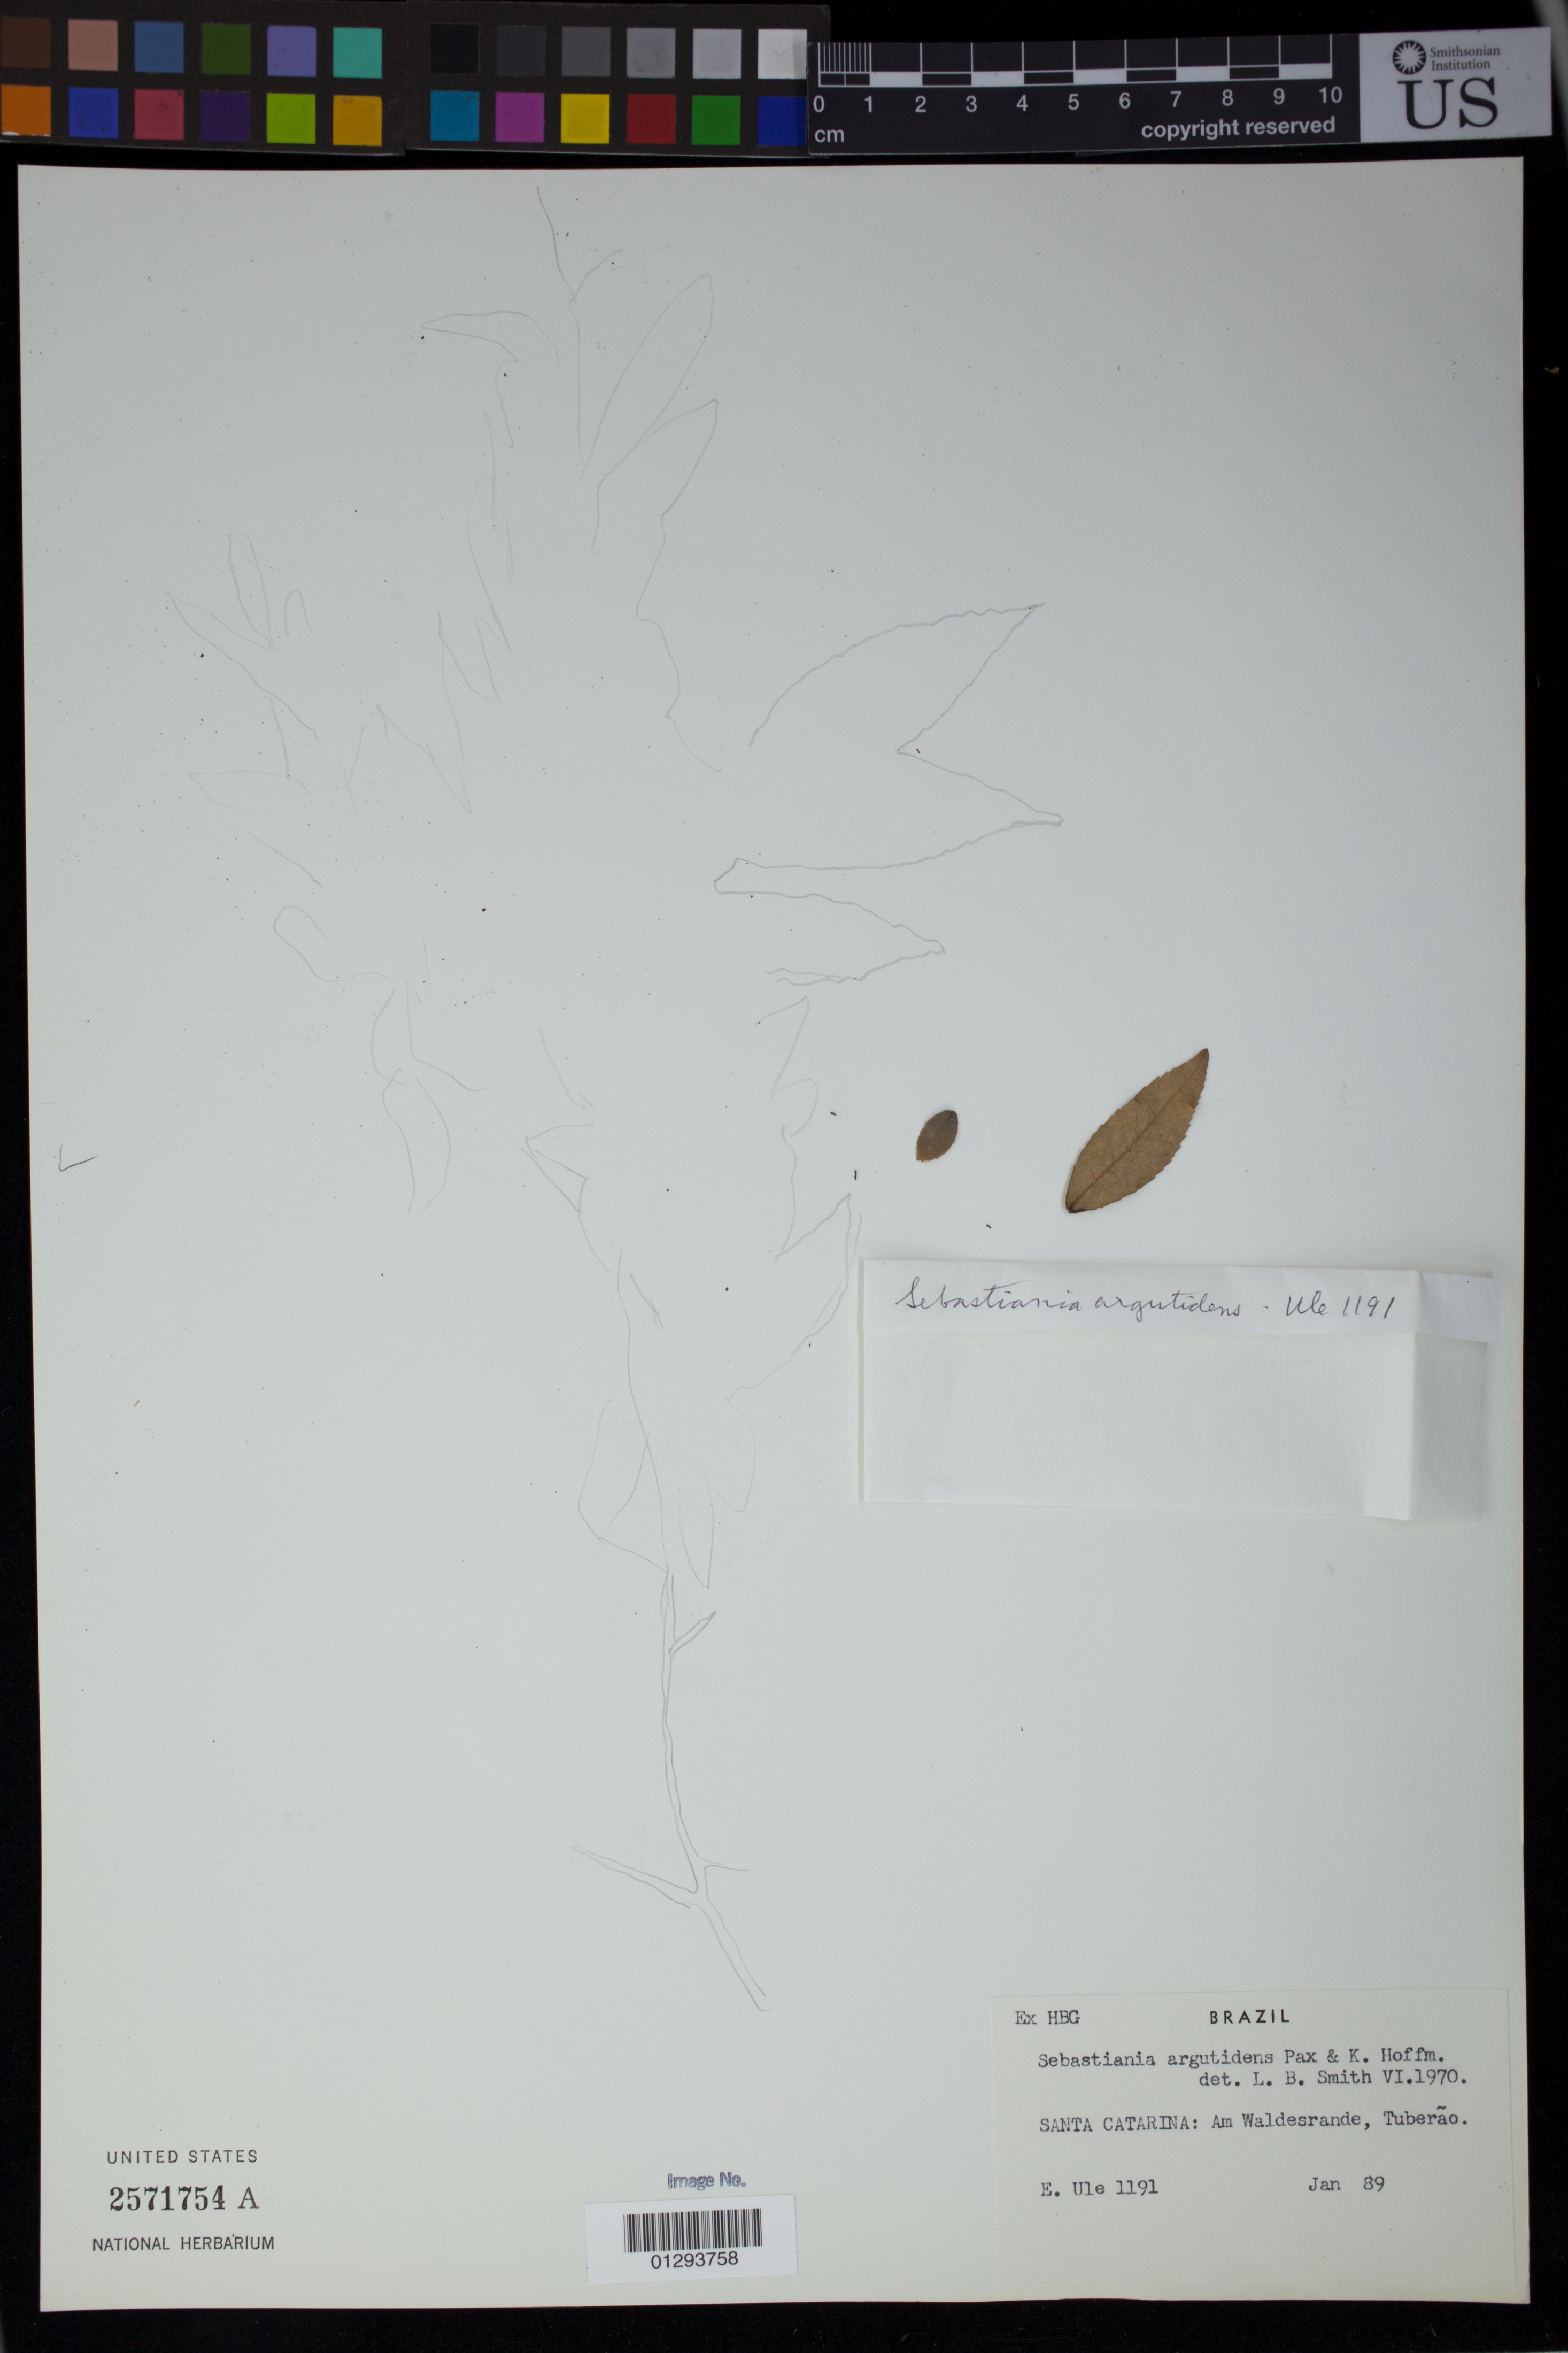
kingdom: Plantae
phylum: Tracheophyta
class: Magnoliopsida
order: Malpighiales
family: Euphorbiaceae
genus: Sebastiania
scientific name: Sebastiania argutidens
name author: Pax & K. Hoffm.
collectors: E. Ule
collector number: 1191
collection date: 1989-01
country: Brazil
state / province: Santa Catarina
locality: Am Waldesrande,Tubarao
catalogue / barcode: US 2571754A